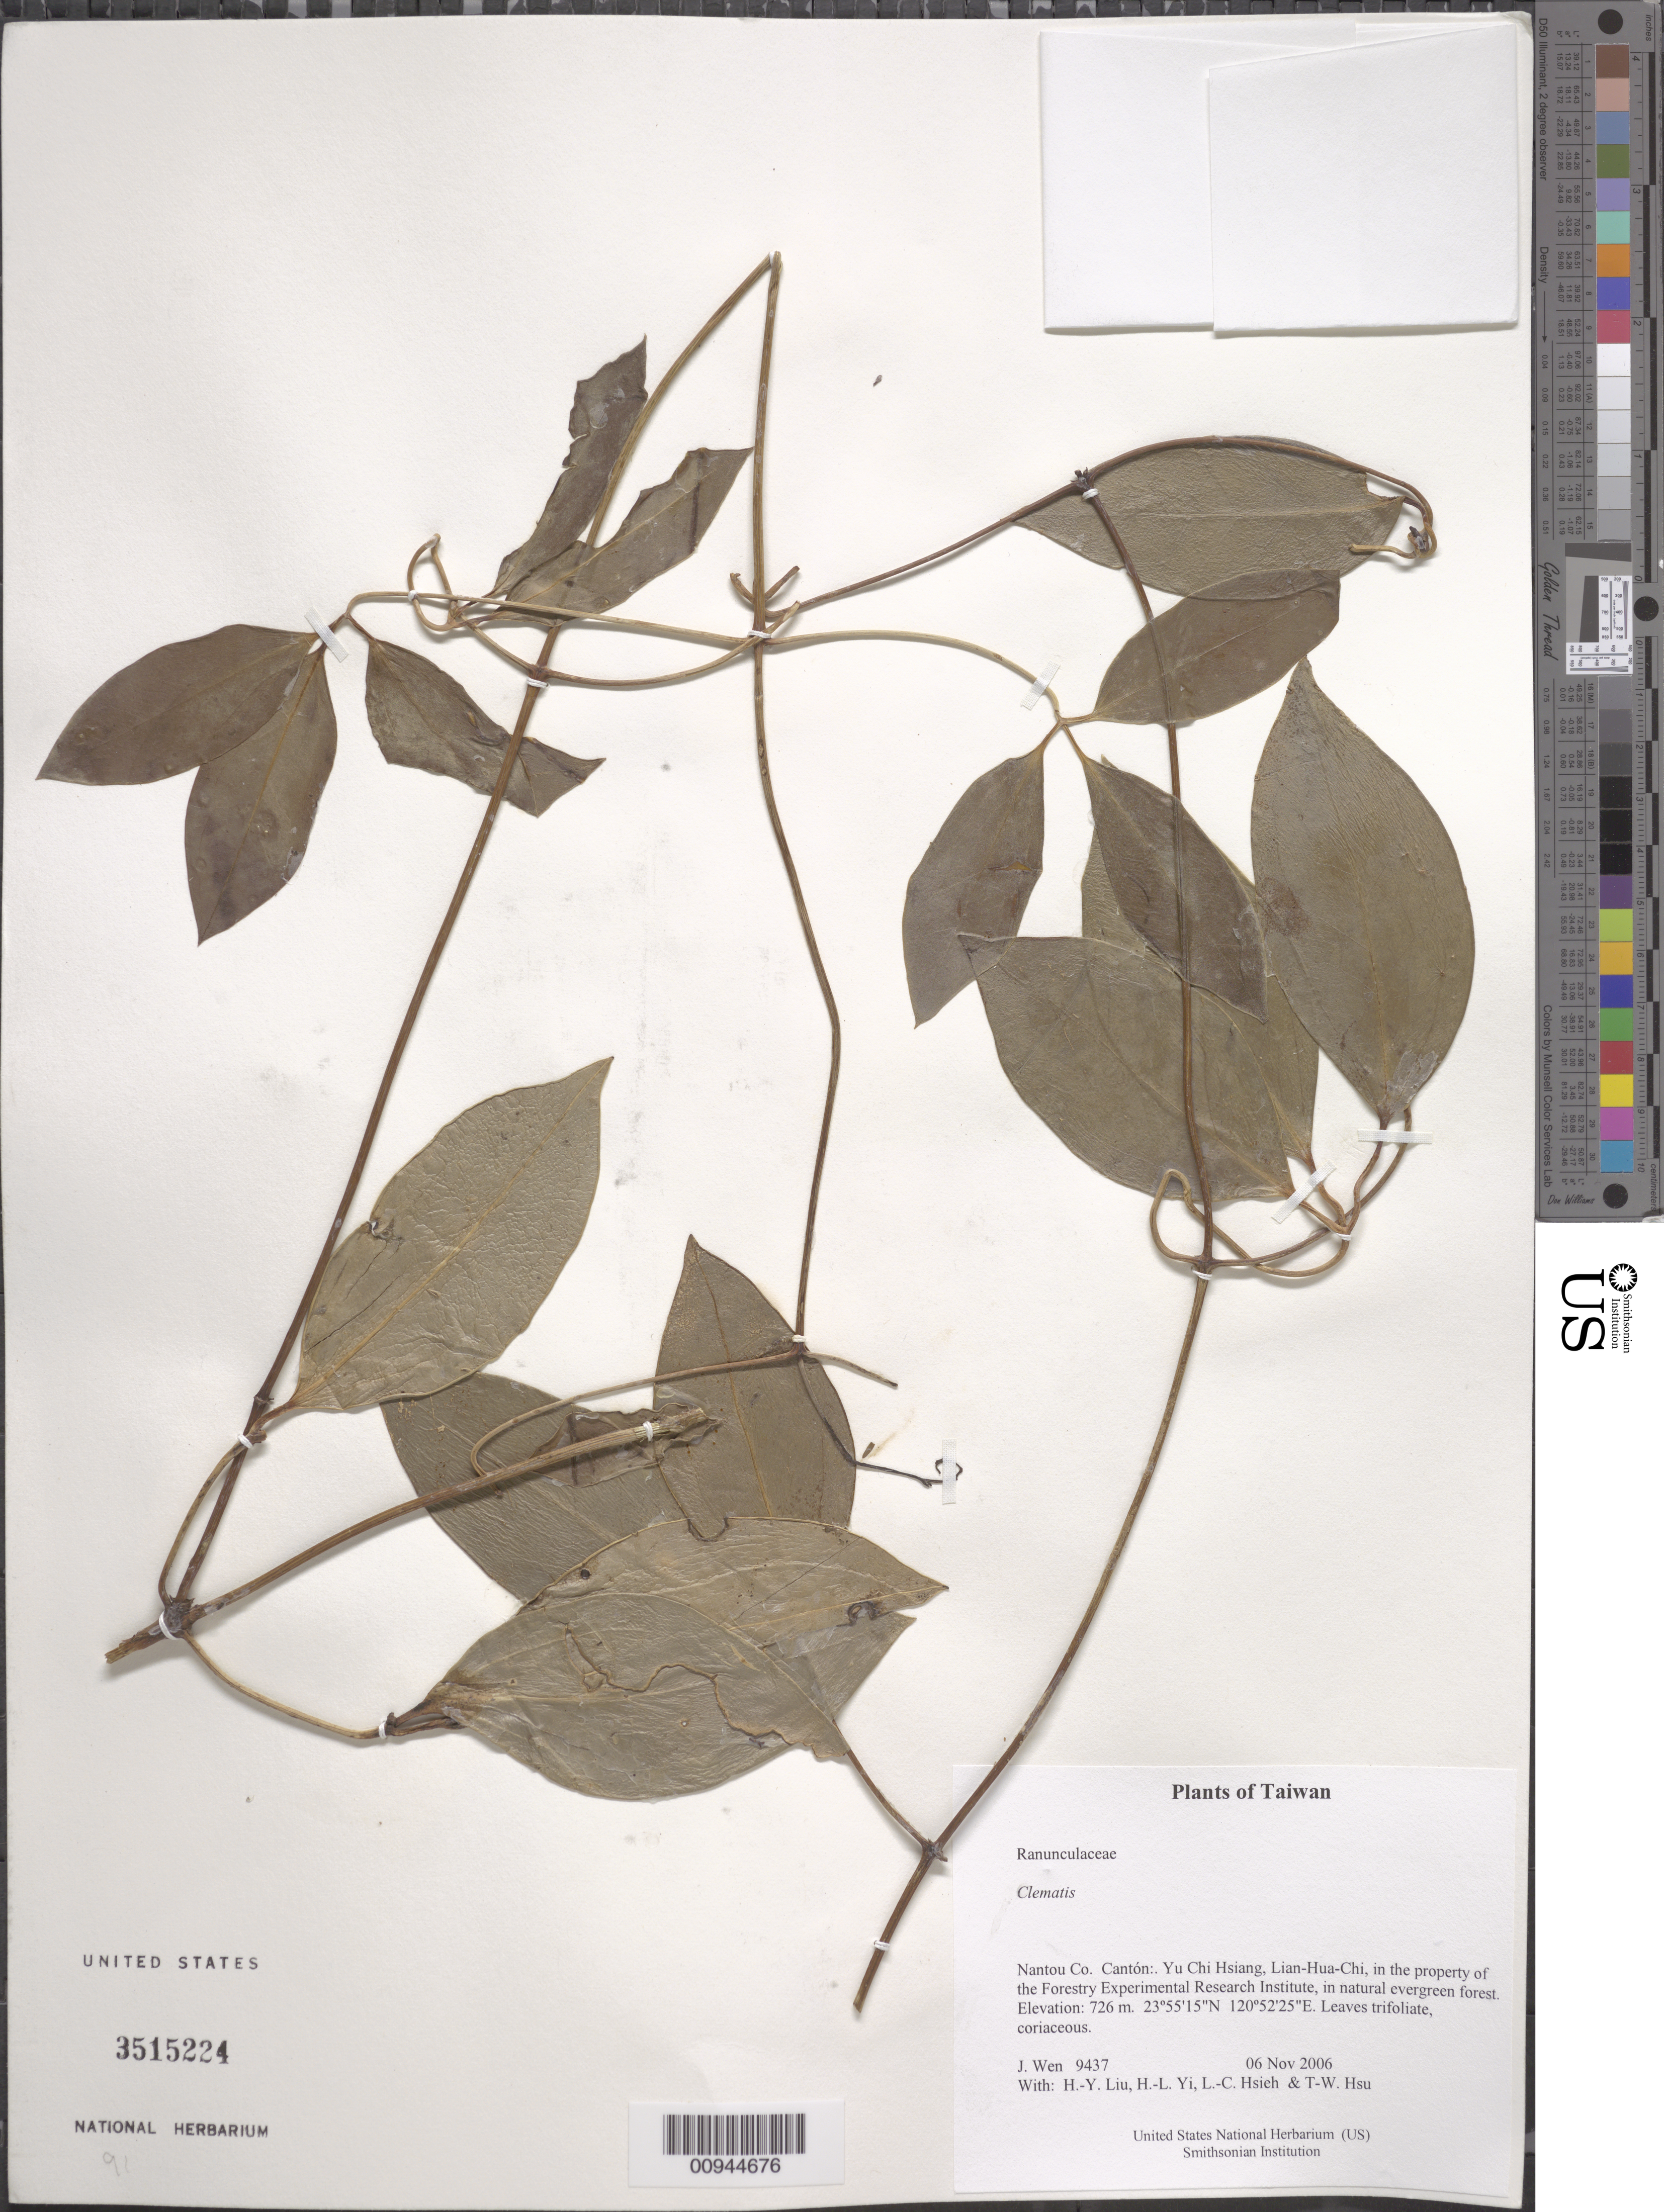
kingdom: Plantae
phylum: Tracheophyta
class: Magnoliopsida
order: Ranunculales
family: Ranunculaceae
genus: Clematis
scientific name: Clematis sp.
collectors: J. Wen, H. Liu, H. l. Yi, L. Hsieh & T. Hsu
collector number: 9437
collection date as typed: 06 Nov 2006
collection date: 2006-11-06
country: Taiwan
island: Taiwan [Formosa]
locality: Yu Chi Hsiang, Lian-Hua-Chi, in the property of the Forestry Experimental Research Institute, in natural evergreen forest.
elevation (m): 726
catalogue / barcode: US 3515224